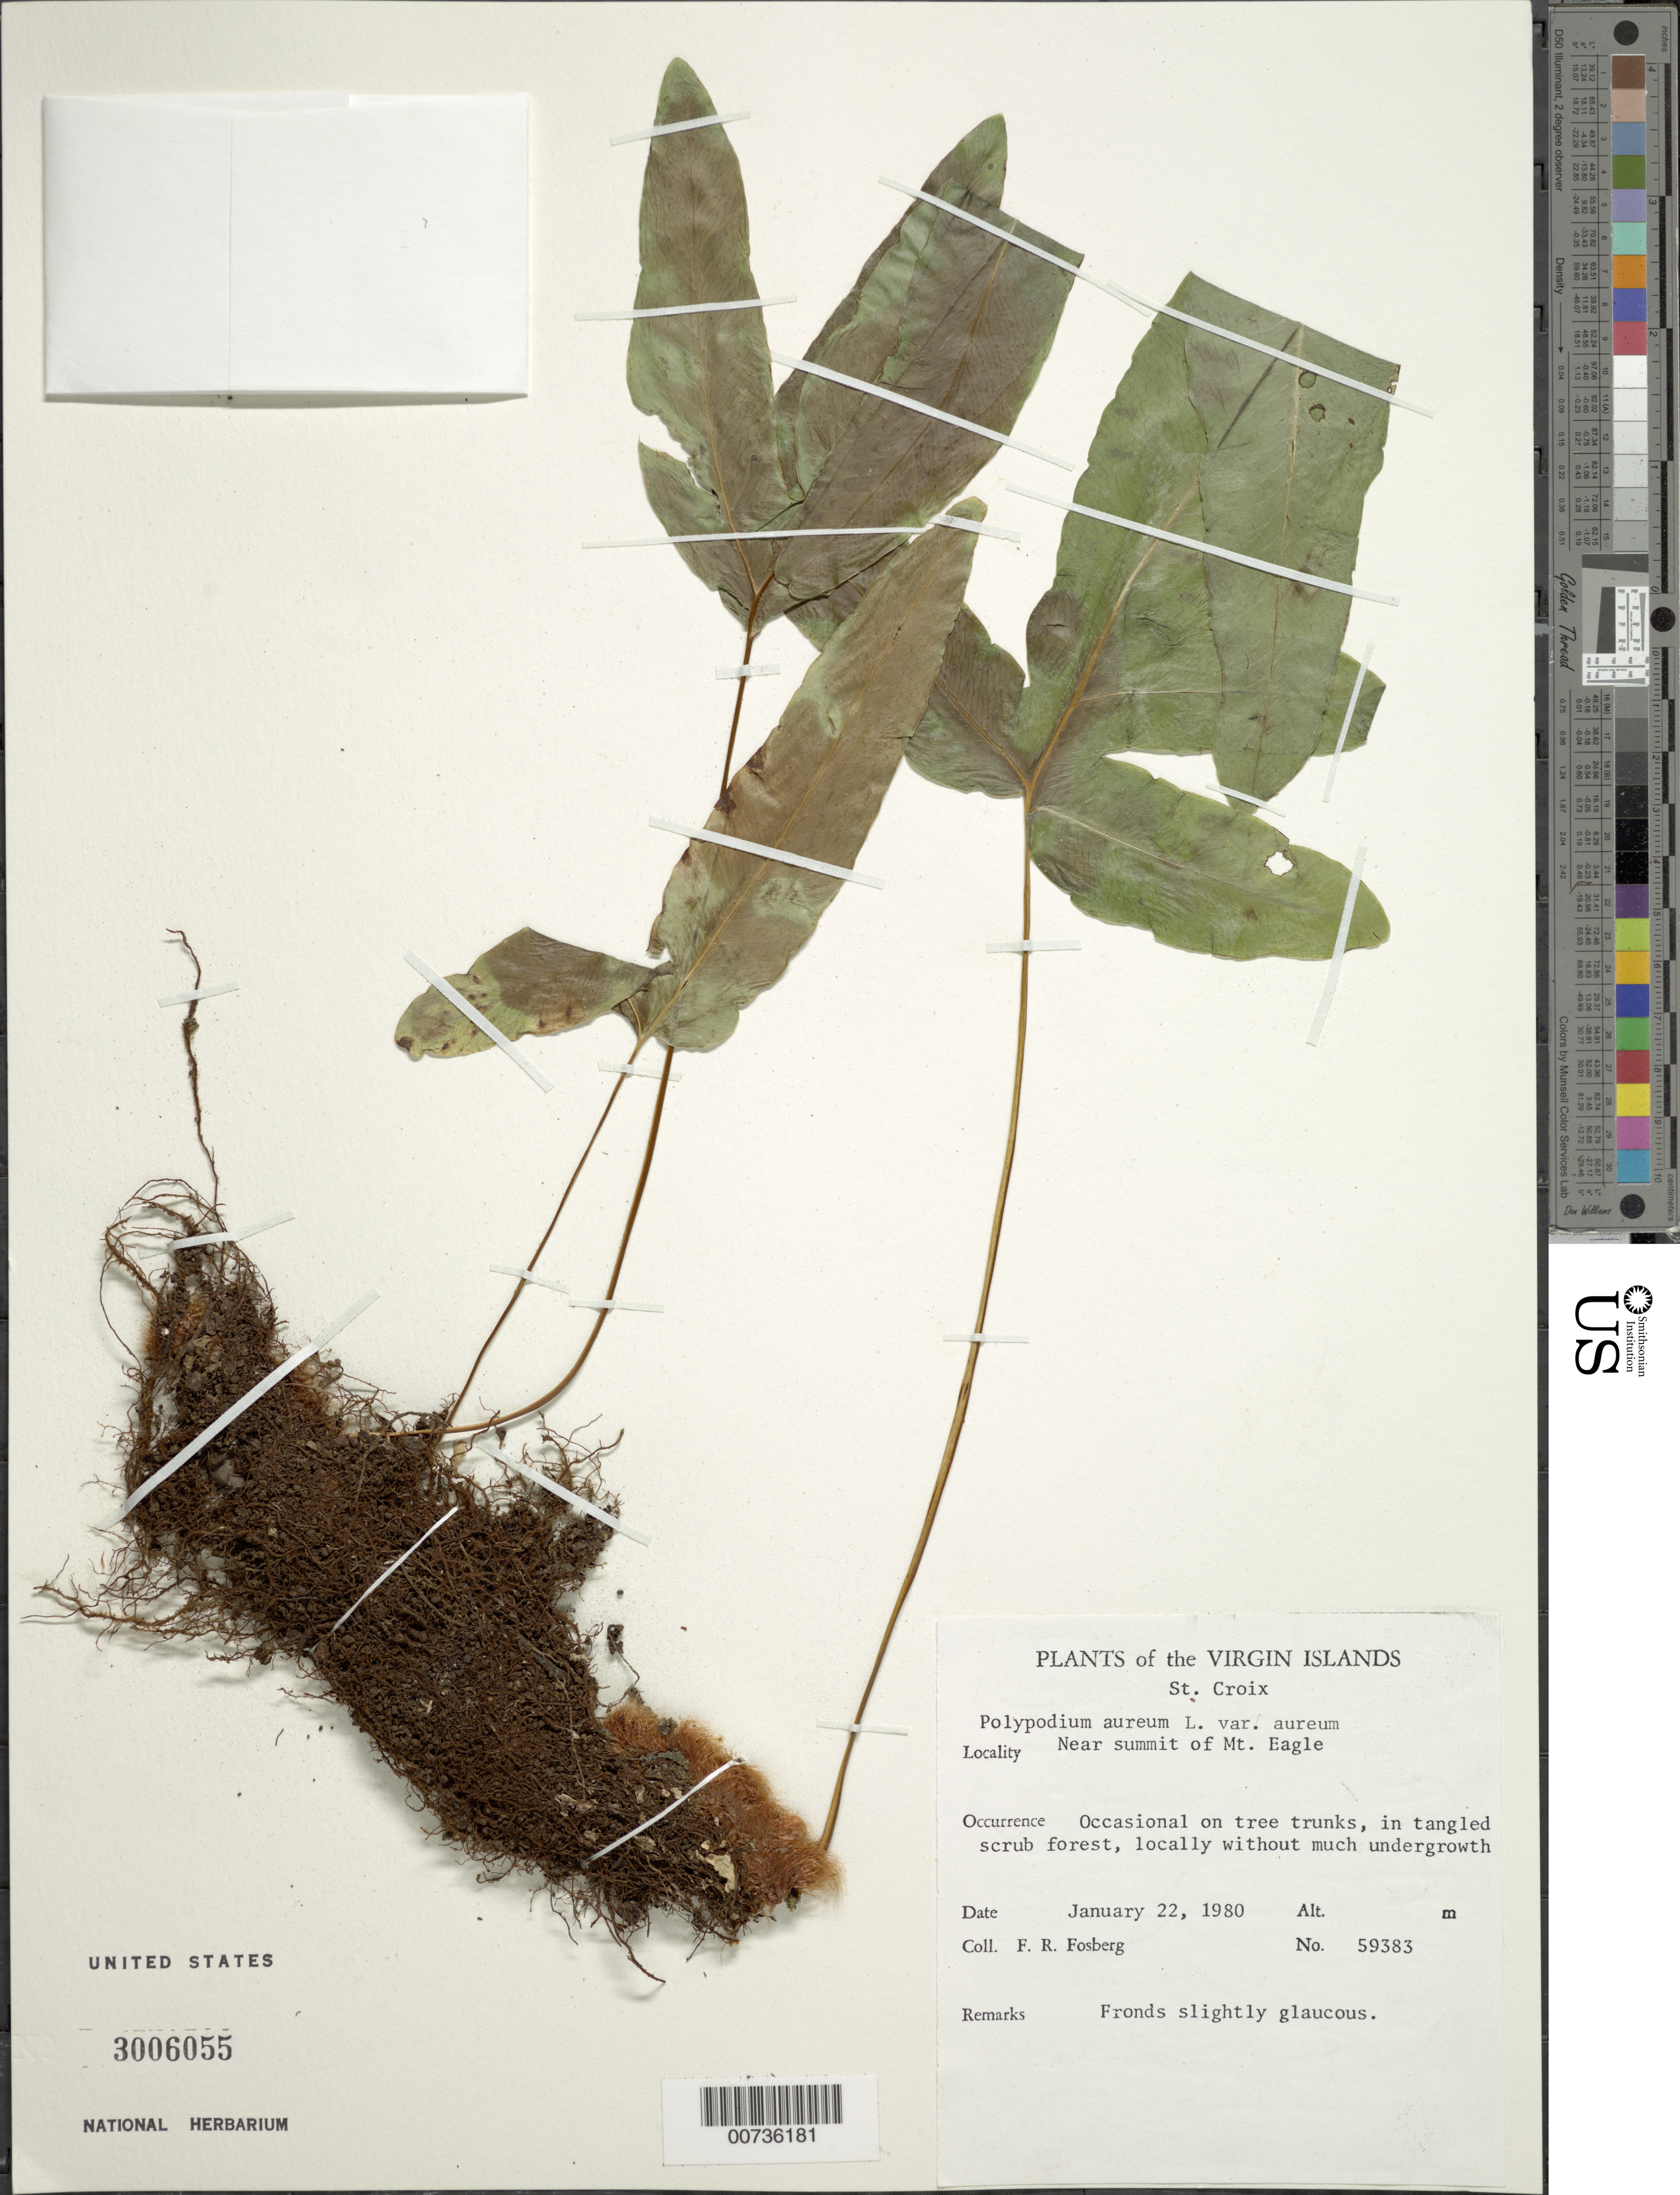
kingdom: Plantae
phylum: Tracheophyta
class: Polypodiopsida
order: Polypodiales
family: Polypodiaceae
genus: Phlebodium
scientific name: Phlebodium aureum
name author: (L.) J. Sm.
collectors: F. R. Fosberg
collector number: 59383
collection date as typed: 22 Jan 1980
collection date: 1980-01-22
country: U.S. Virgin Islands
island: St. Croix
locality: Near Summit of Mt. Eagle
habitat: Ocassional on tree trunks, in tangled scrub forest, locally without much undergrowth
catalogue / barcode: US 3006055